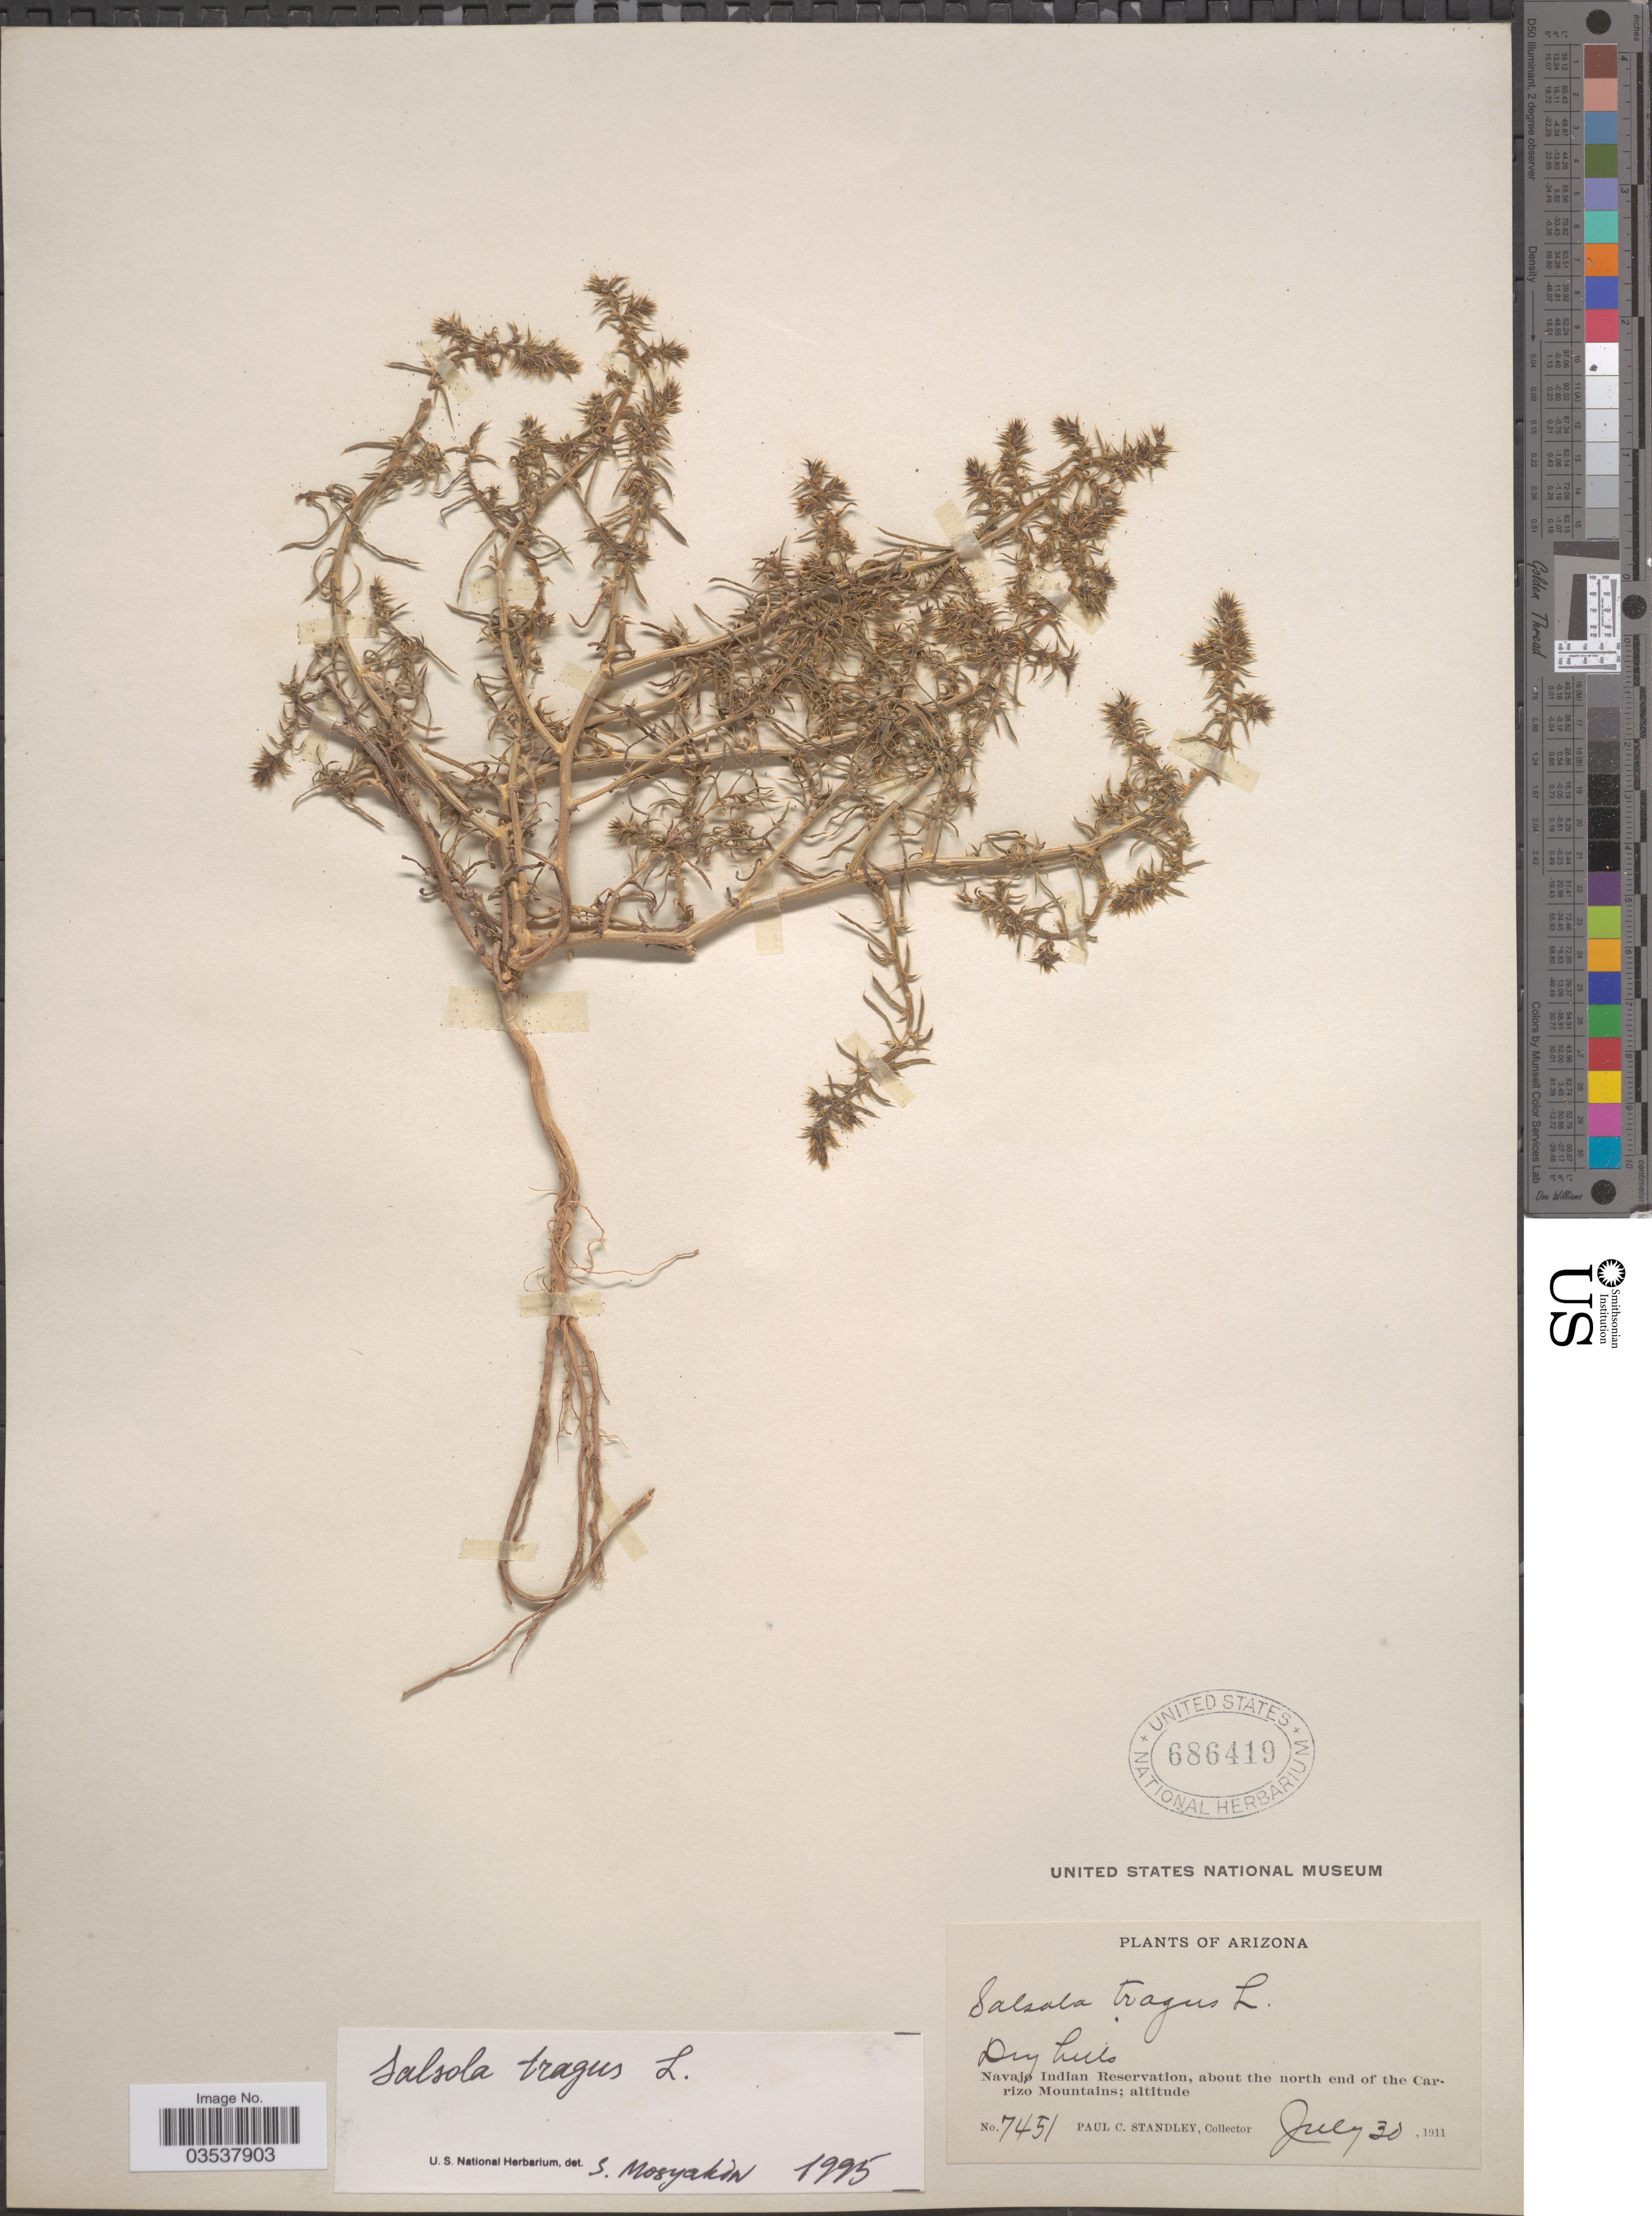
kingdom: Plantae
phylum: Tracheophyta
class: Magnoliopsida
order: Caryophyllales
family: Amaranthaceae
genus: Salsola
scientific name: Salsola tragus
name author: L.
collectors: P. C. Standley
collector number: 7451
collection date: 1911-07-30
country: United States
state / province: Arizona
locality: Navajo Indian Reservation, about the north end of the Carizo Mountains.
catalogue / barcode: US 686419